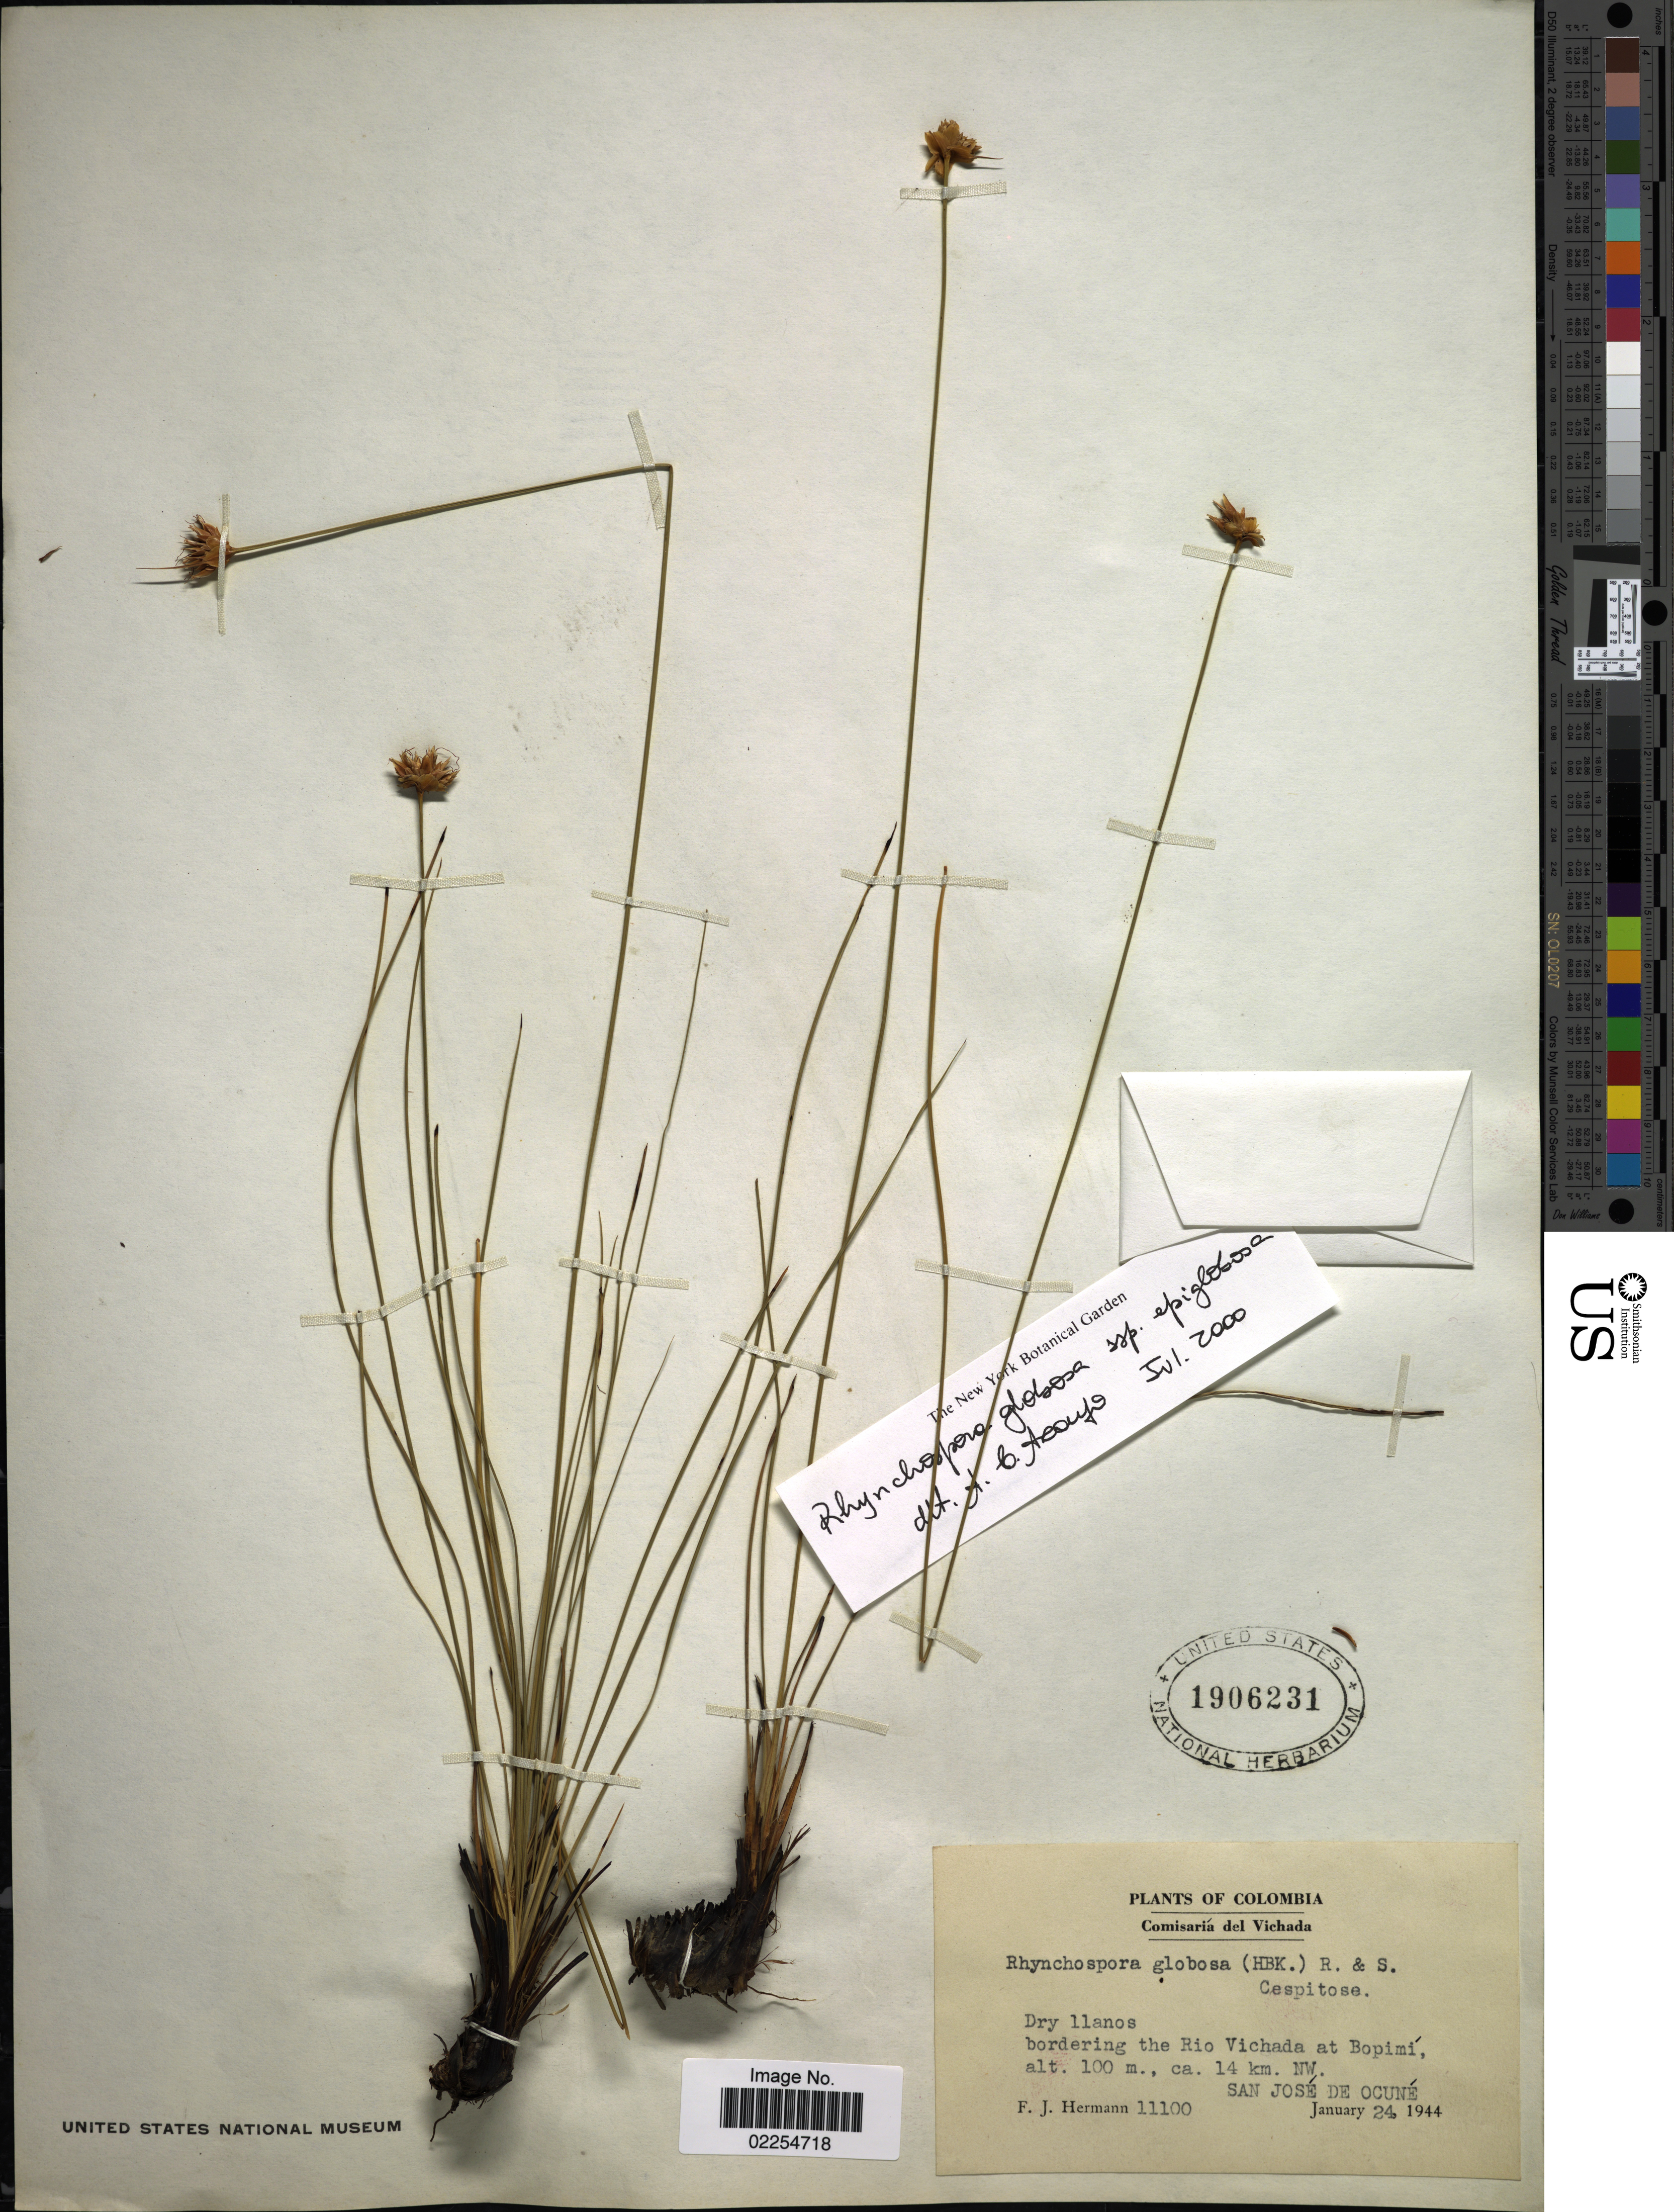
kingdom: Plantae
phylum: Tracheophyta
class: Liliopsida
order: Poales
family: Cyperaceae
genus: Rhynchospora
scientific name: Rhynchospora globosa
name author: (Kunth) Roem. & Schult.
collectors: F. J. Hermann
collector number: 11100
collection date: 1944-01-24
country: Colombia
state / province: Vichada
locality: Bordering the Rio Vichada at Bopimi, ca 14 km NW San Jose de Ocune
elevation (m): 100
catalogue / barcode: US 1906231